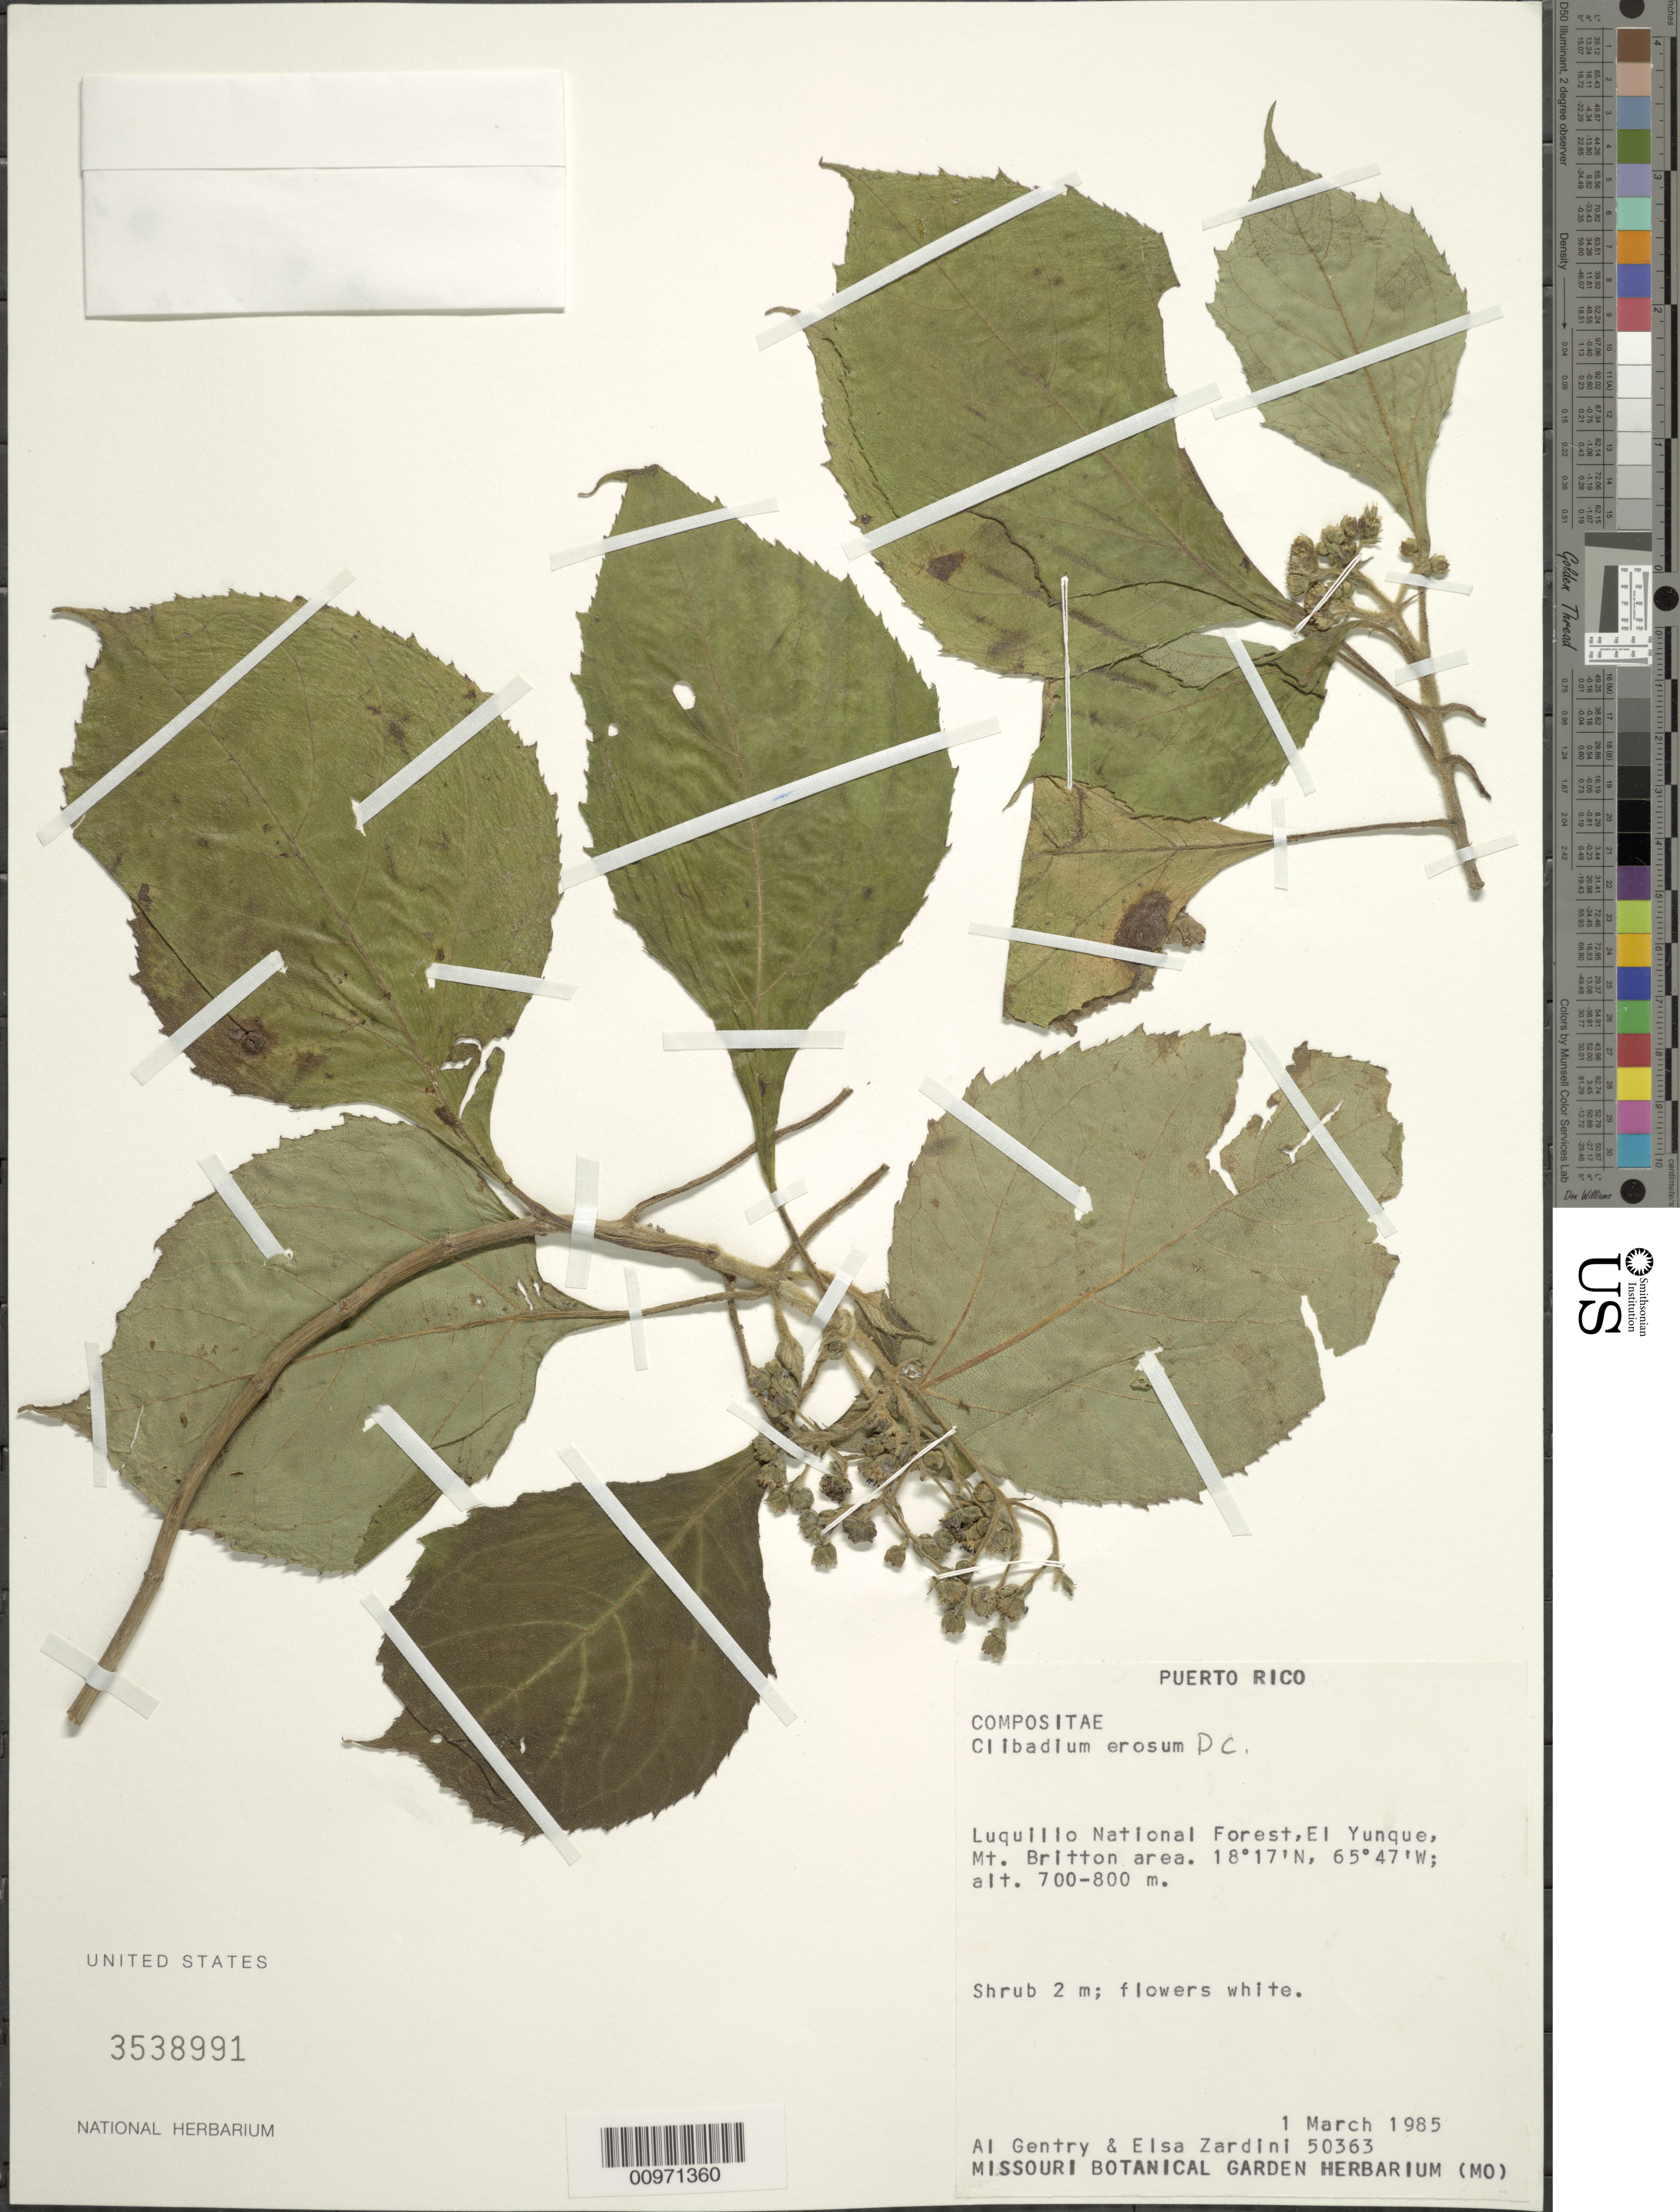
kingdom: Plantae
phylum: Tracheophyta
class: Magnoliopsida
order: Asterales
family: Asteraceae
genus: Clibadium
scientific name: Clibadium erosum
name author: (Sw.) DC.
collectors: A. H. Gentry & E. M. Zardini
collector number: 50363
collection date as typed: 01 Mar 1985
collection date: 1985-03-01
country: Puerto Rico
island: Puerto Rico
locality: Luquillo National Park, El Yunque, Mt. Britton area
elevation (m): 700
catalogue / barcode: US 3538991